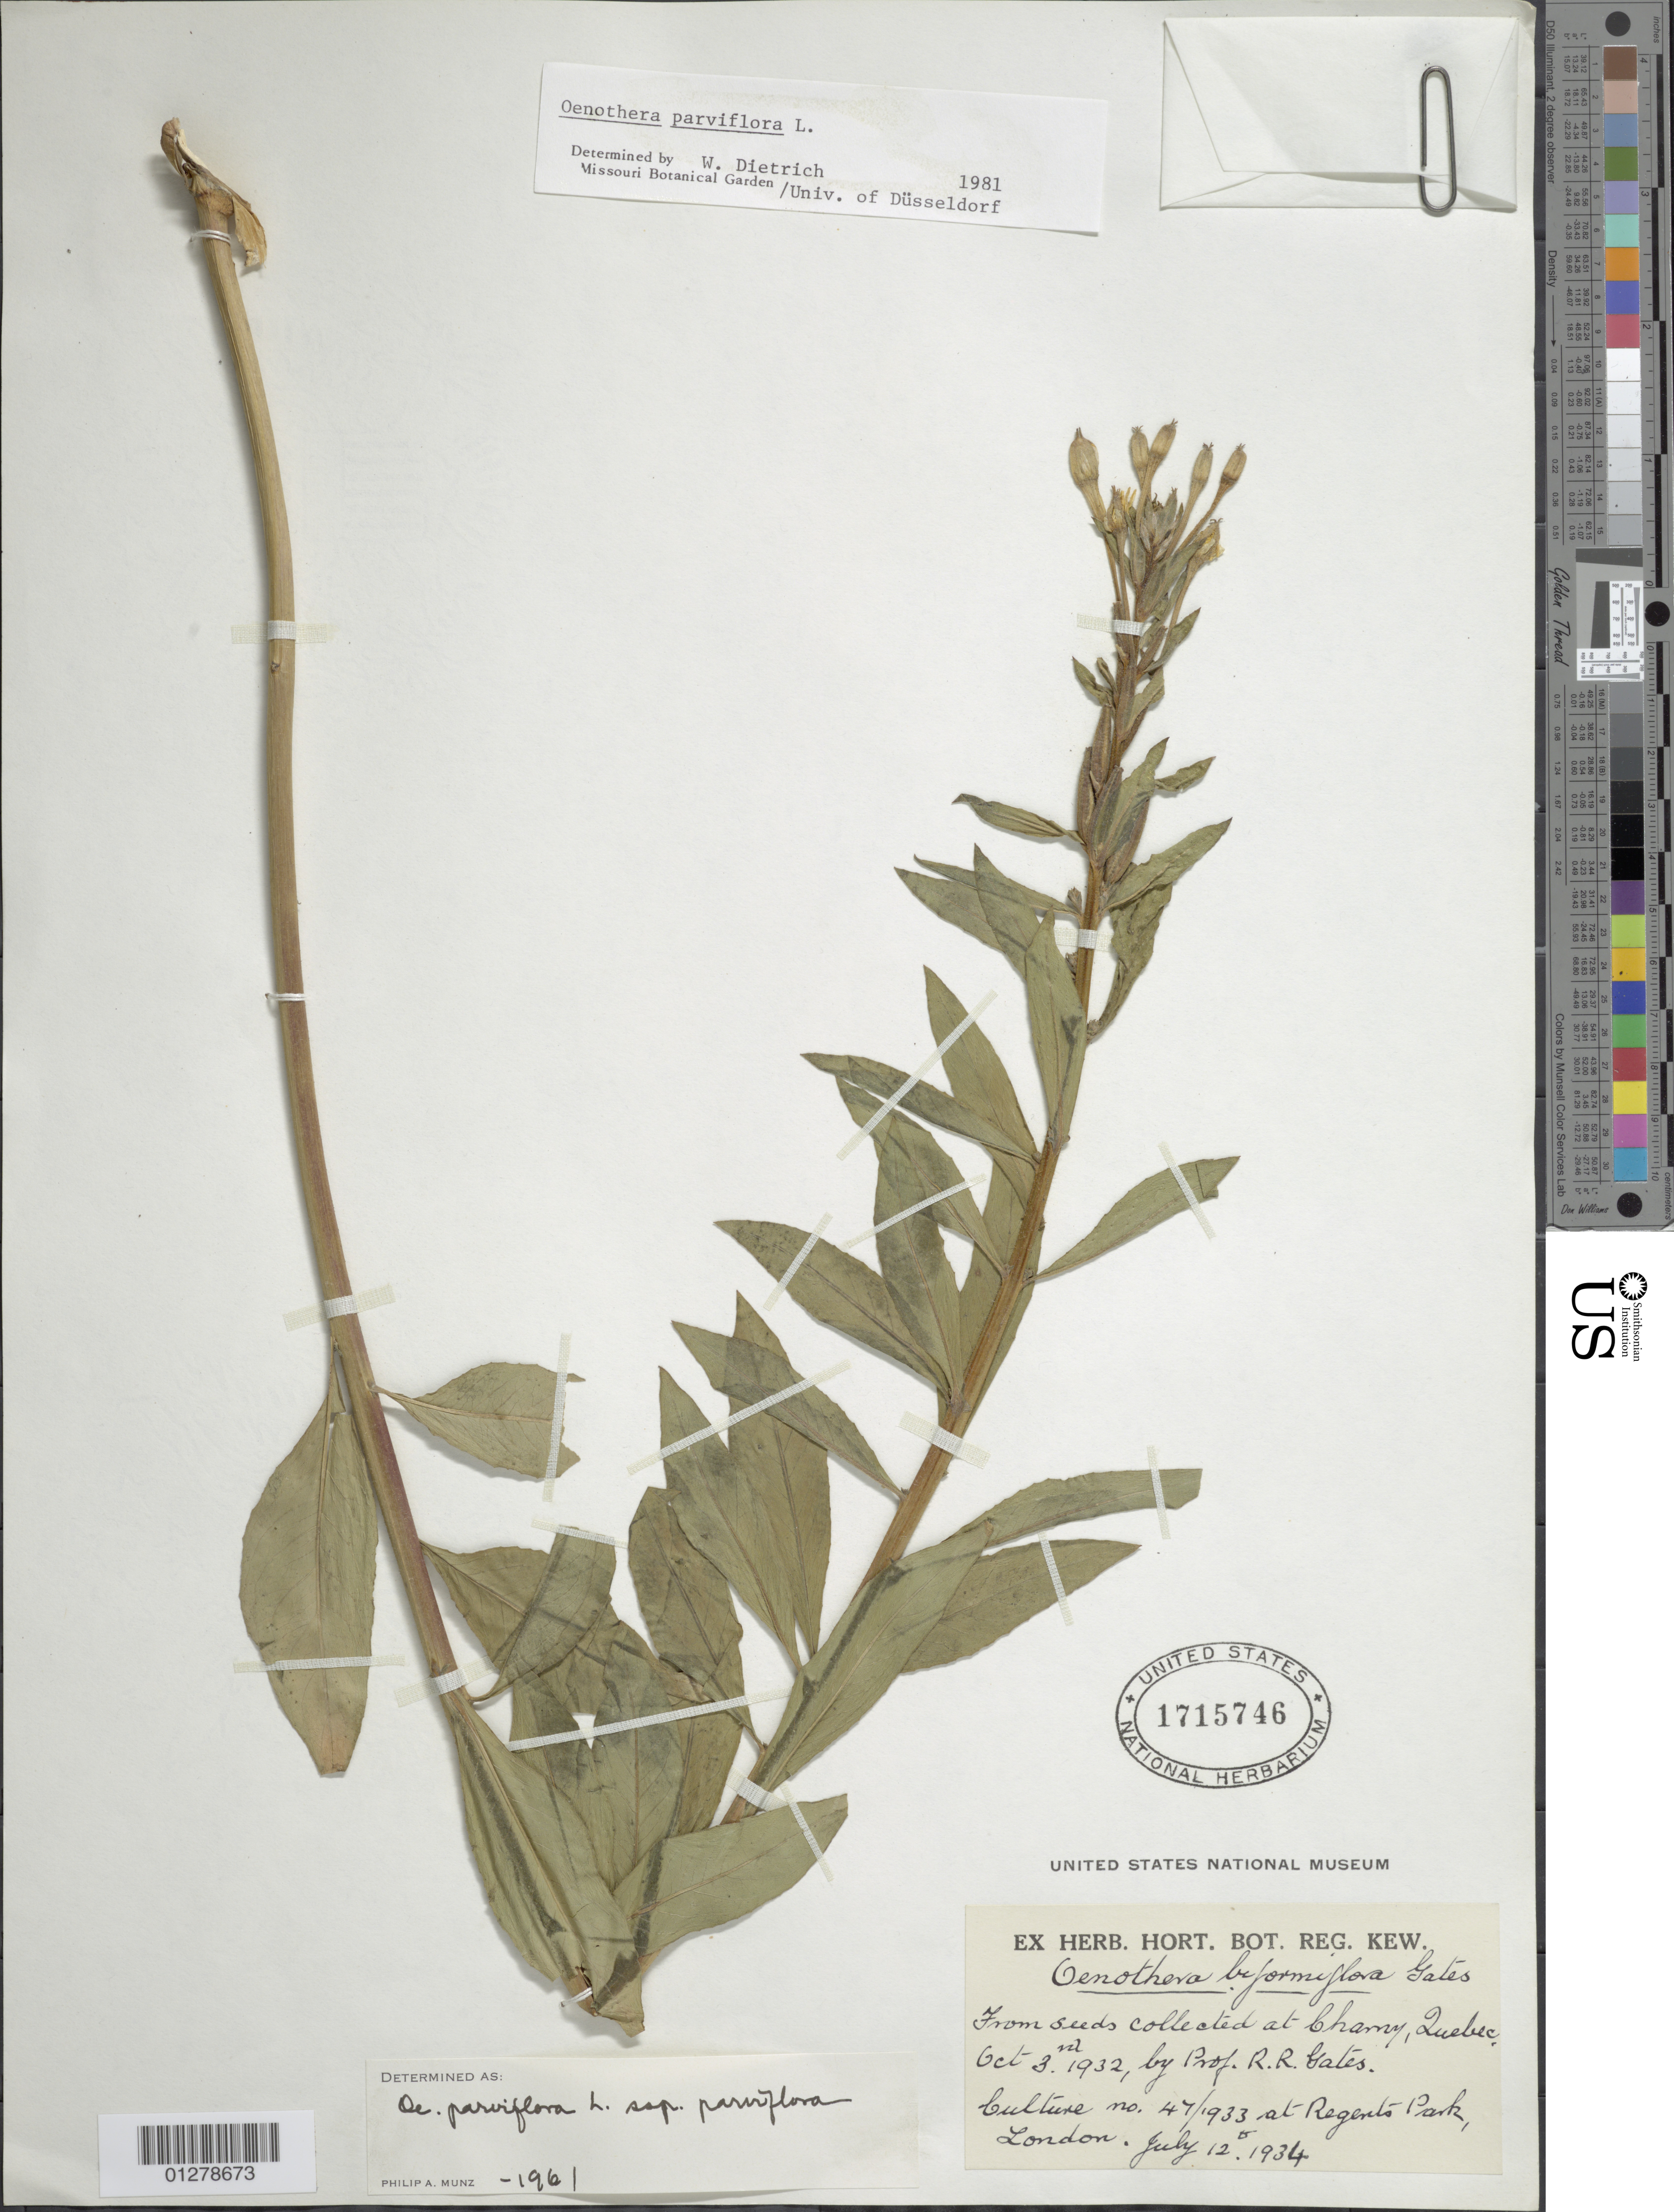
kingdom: Plantae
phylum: Tracheophyta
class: Magnoliopsida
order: Myrtales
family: Onagraceae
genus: Oenothera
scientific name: Oenothera parviflora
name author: L.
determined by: Dietrich, W.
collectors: R. R. Gates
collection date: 1932-10-03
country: United Kingdom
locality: at Regents Park, London.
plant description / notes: Culture # 47/1933, from seeds collected at Charny, Quebec.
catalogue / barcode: US 1715746